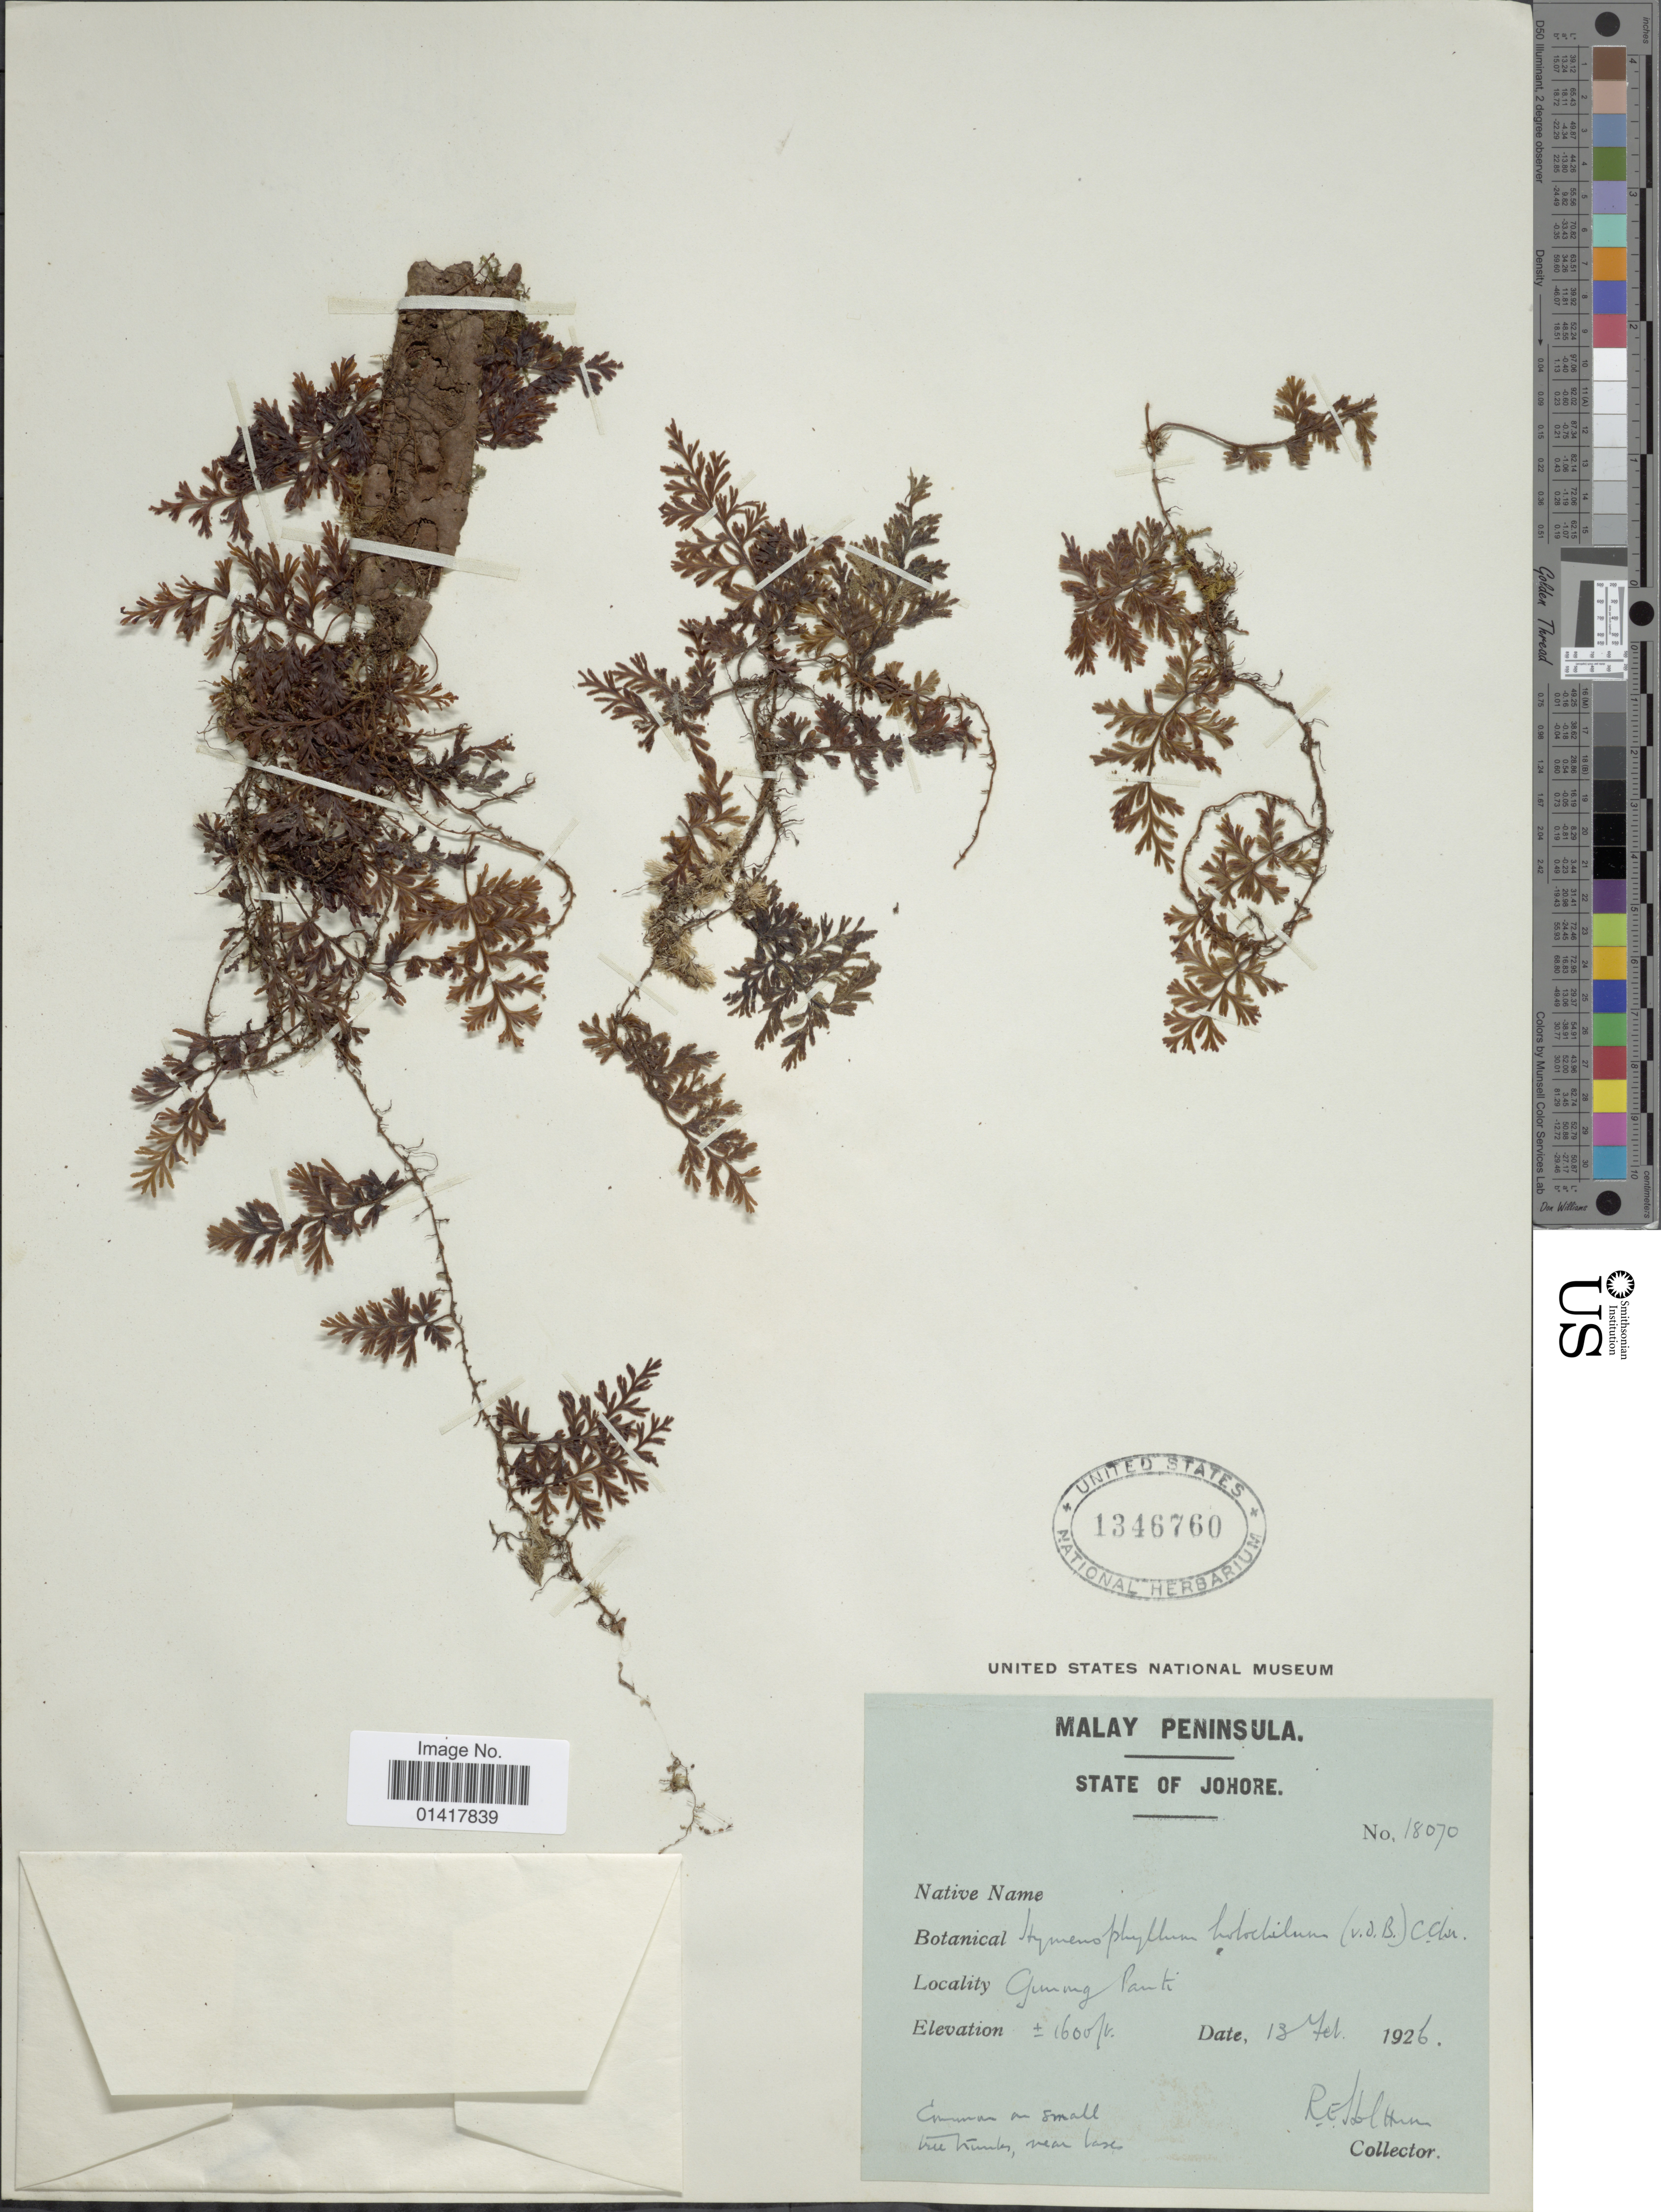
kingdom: Plantae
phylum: Tracheophyta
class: Polypodiopsida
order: Hymenophyllales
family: Hymenophyllaceae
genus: Hymenophyllum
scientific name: Hymenophyllum holochilum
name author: (Bosch) C. Chr.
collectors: R. E. Holttum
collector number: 18070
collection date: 1926-02-13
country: Malaysia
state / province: Johor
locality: State of Johore, Gummig Panti [interpreted]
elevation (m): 488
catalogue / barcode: US 1346760